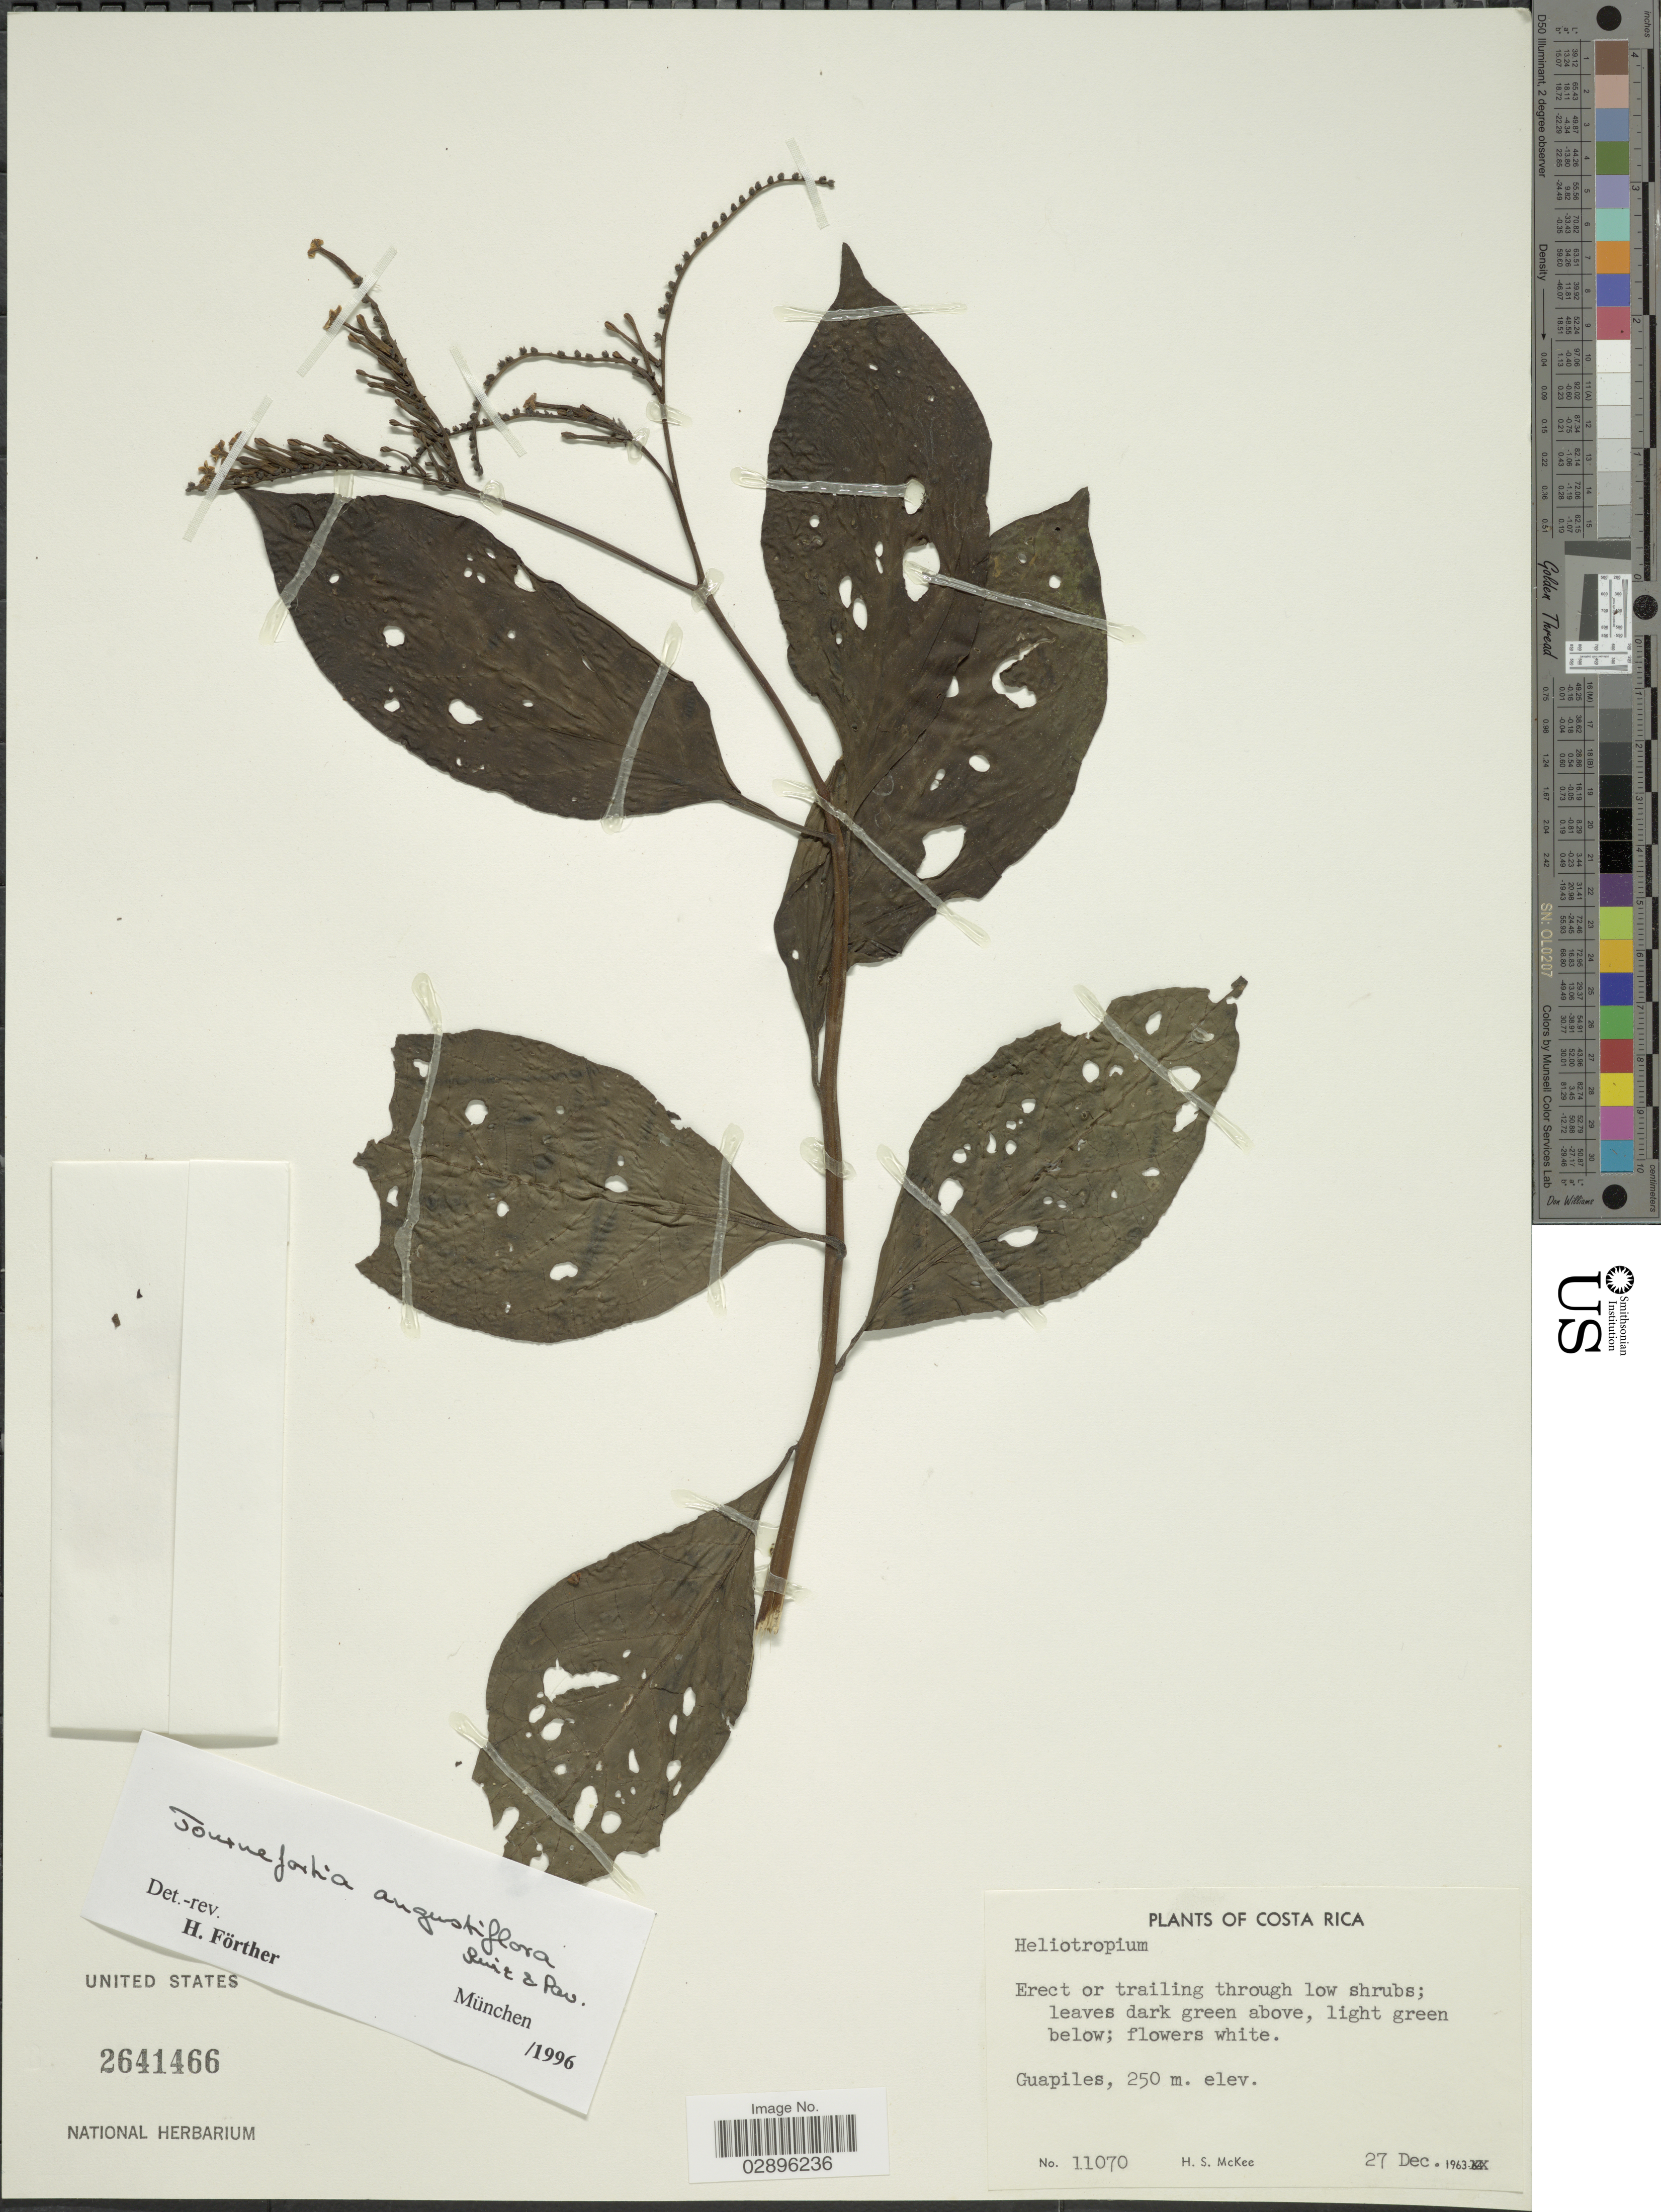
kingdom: Plantae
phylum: Tracheophyta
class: Magnoliopsida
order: Boraginales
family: Heliotropiaceae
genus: Tournefortia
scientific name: Tournefortia angustiflora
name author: Ruiz & Pav.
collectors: H. S. McKee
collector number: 11070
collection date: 1963-12-27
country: Costa Rica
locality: Guapiles.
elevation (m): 250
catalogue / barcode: US 2641466